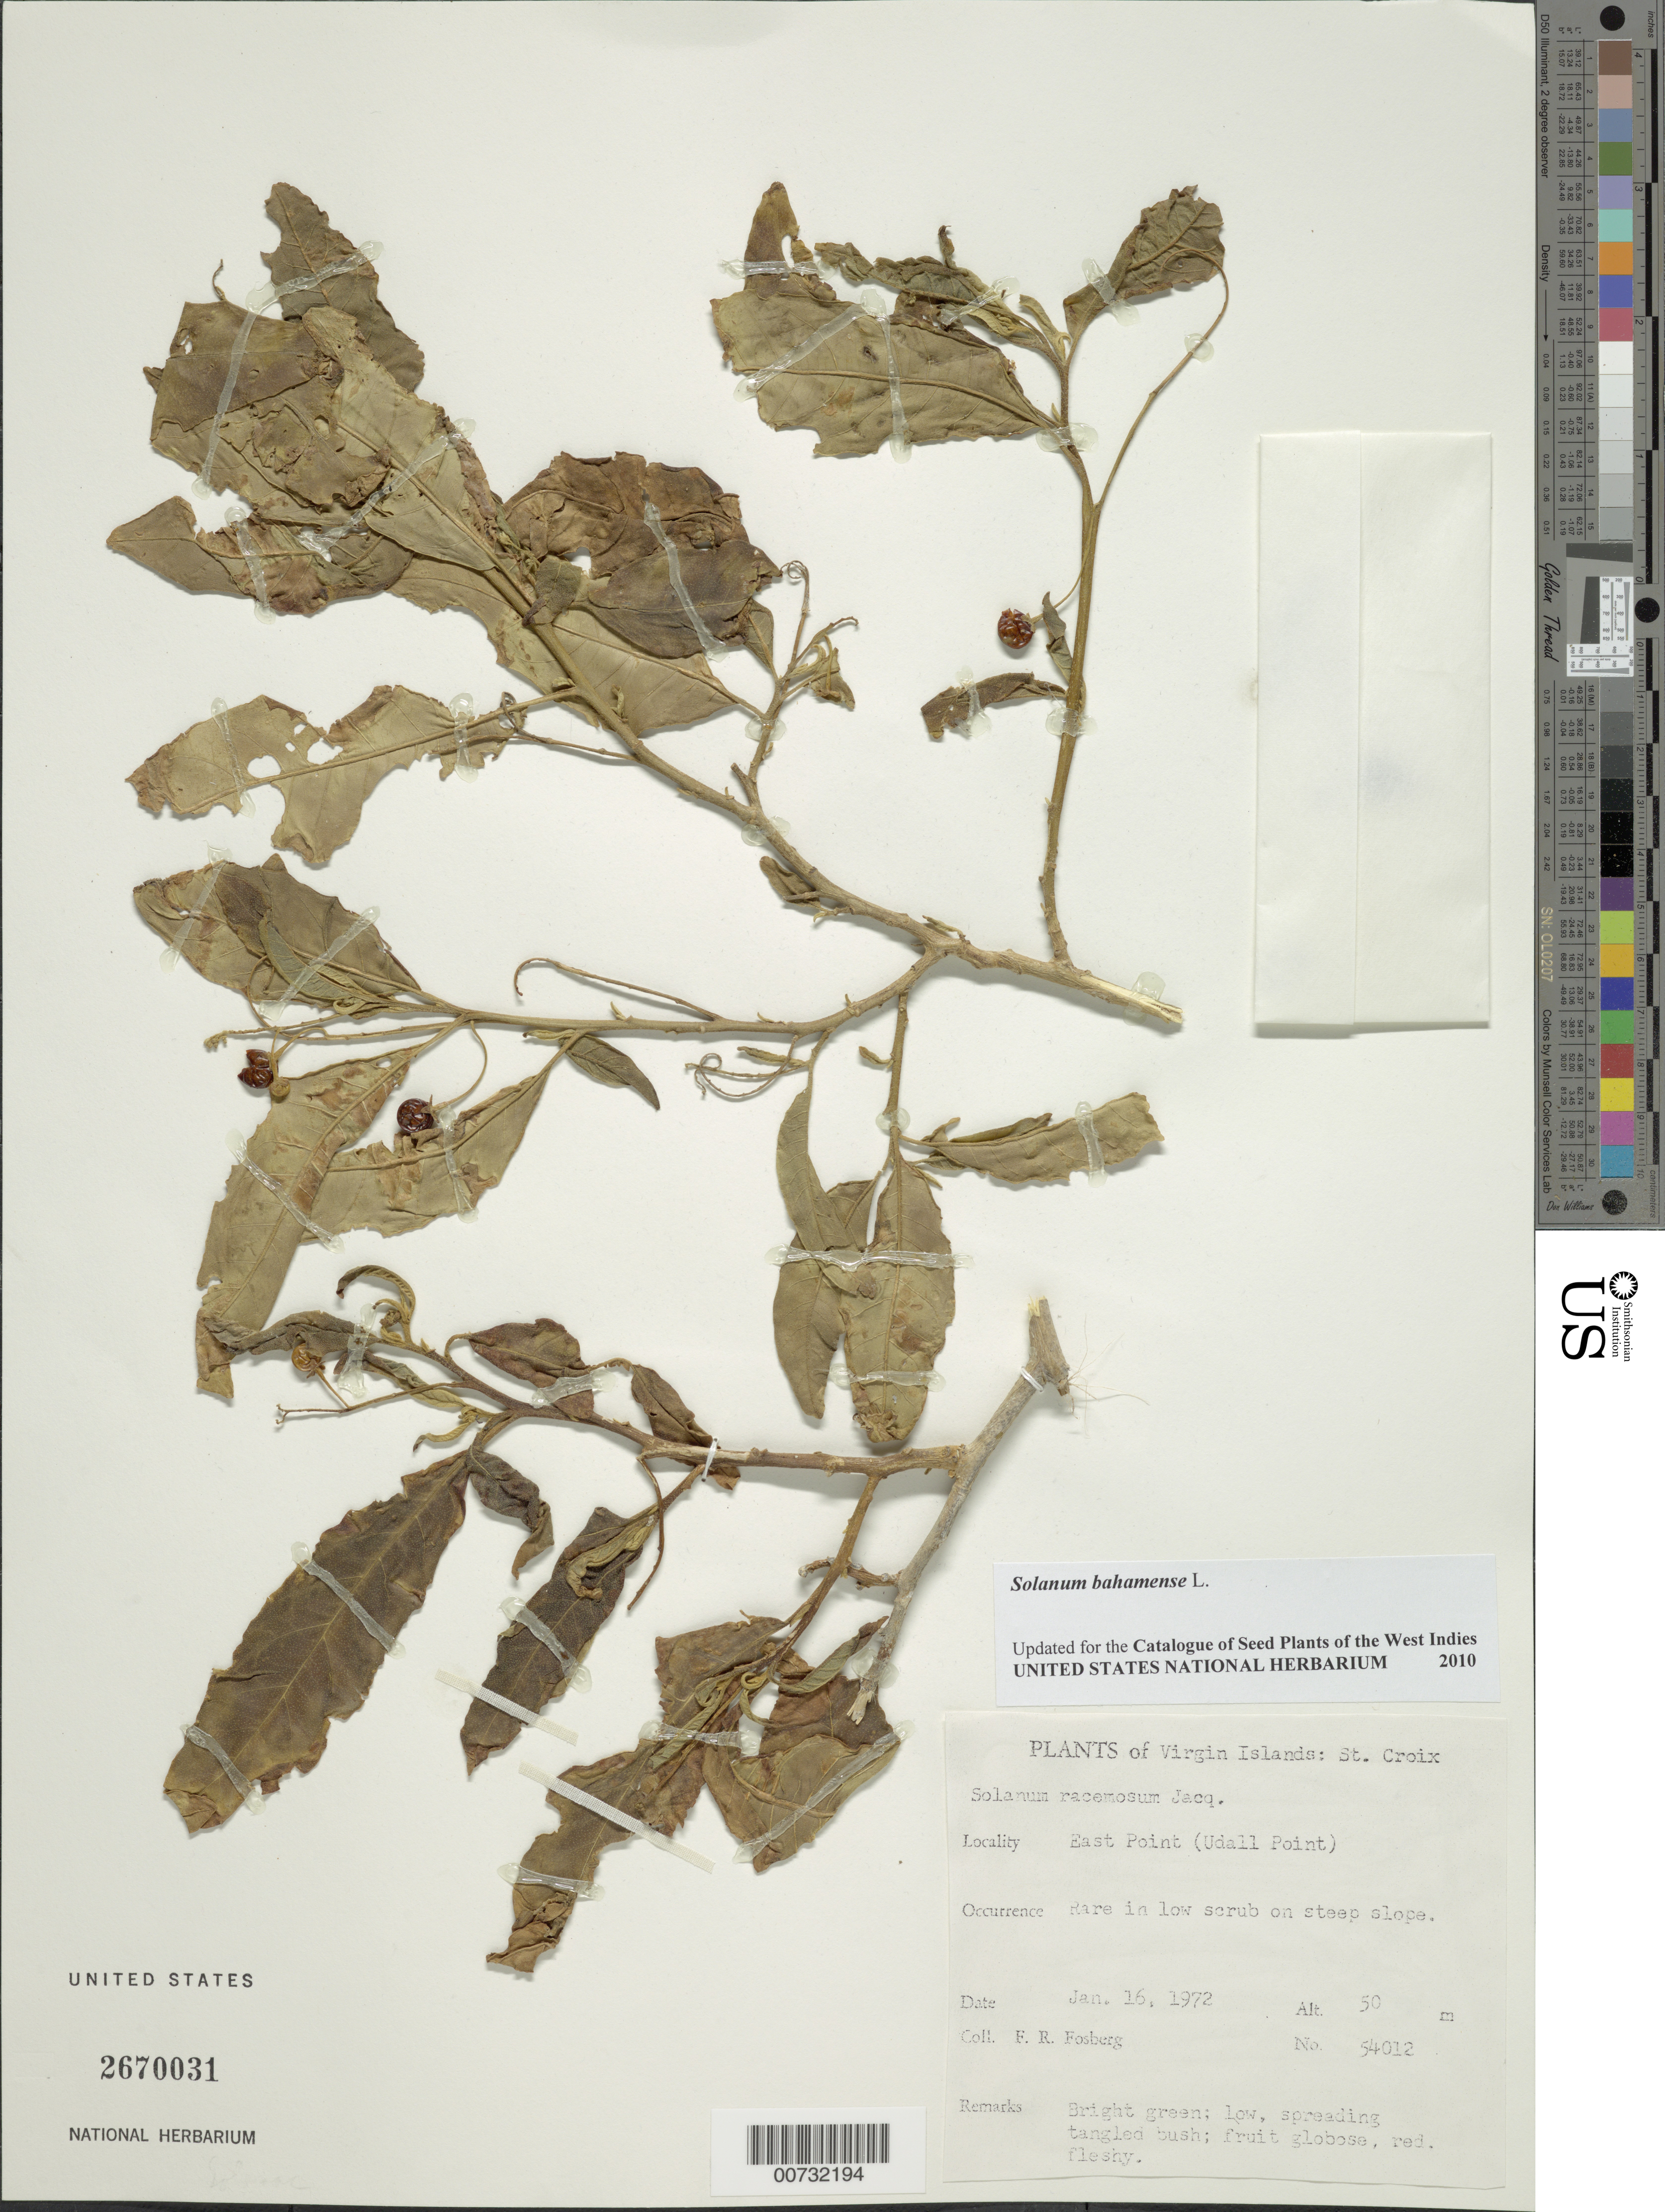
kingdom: Plantae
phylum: Tracheophyta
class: Magnoliopsida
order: Solanales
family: Solanaceae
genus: Solanum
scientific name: Solanum bahamense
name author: L.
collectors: F. R. Fosberg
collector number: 54012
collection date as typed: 16 Jan 1972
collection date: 1972-01-16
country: U.S. Virgin Islands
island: St. Croix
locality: East Point (Udall Point)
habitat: Low scrub on steep slope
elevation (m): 50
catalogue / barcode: US 2670031